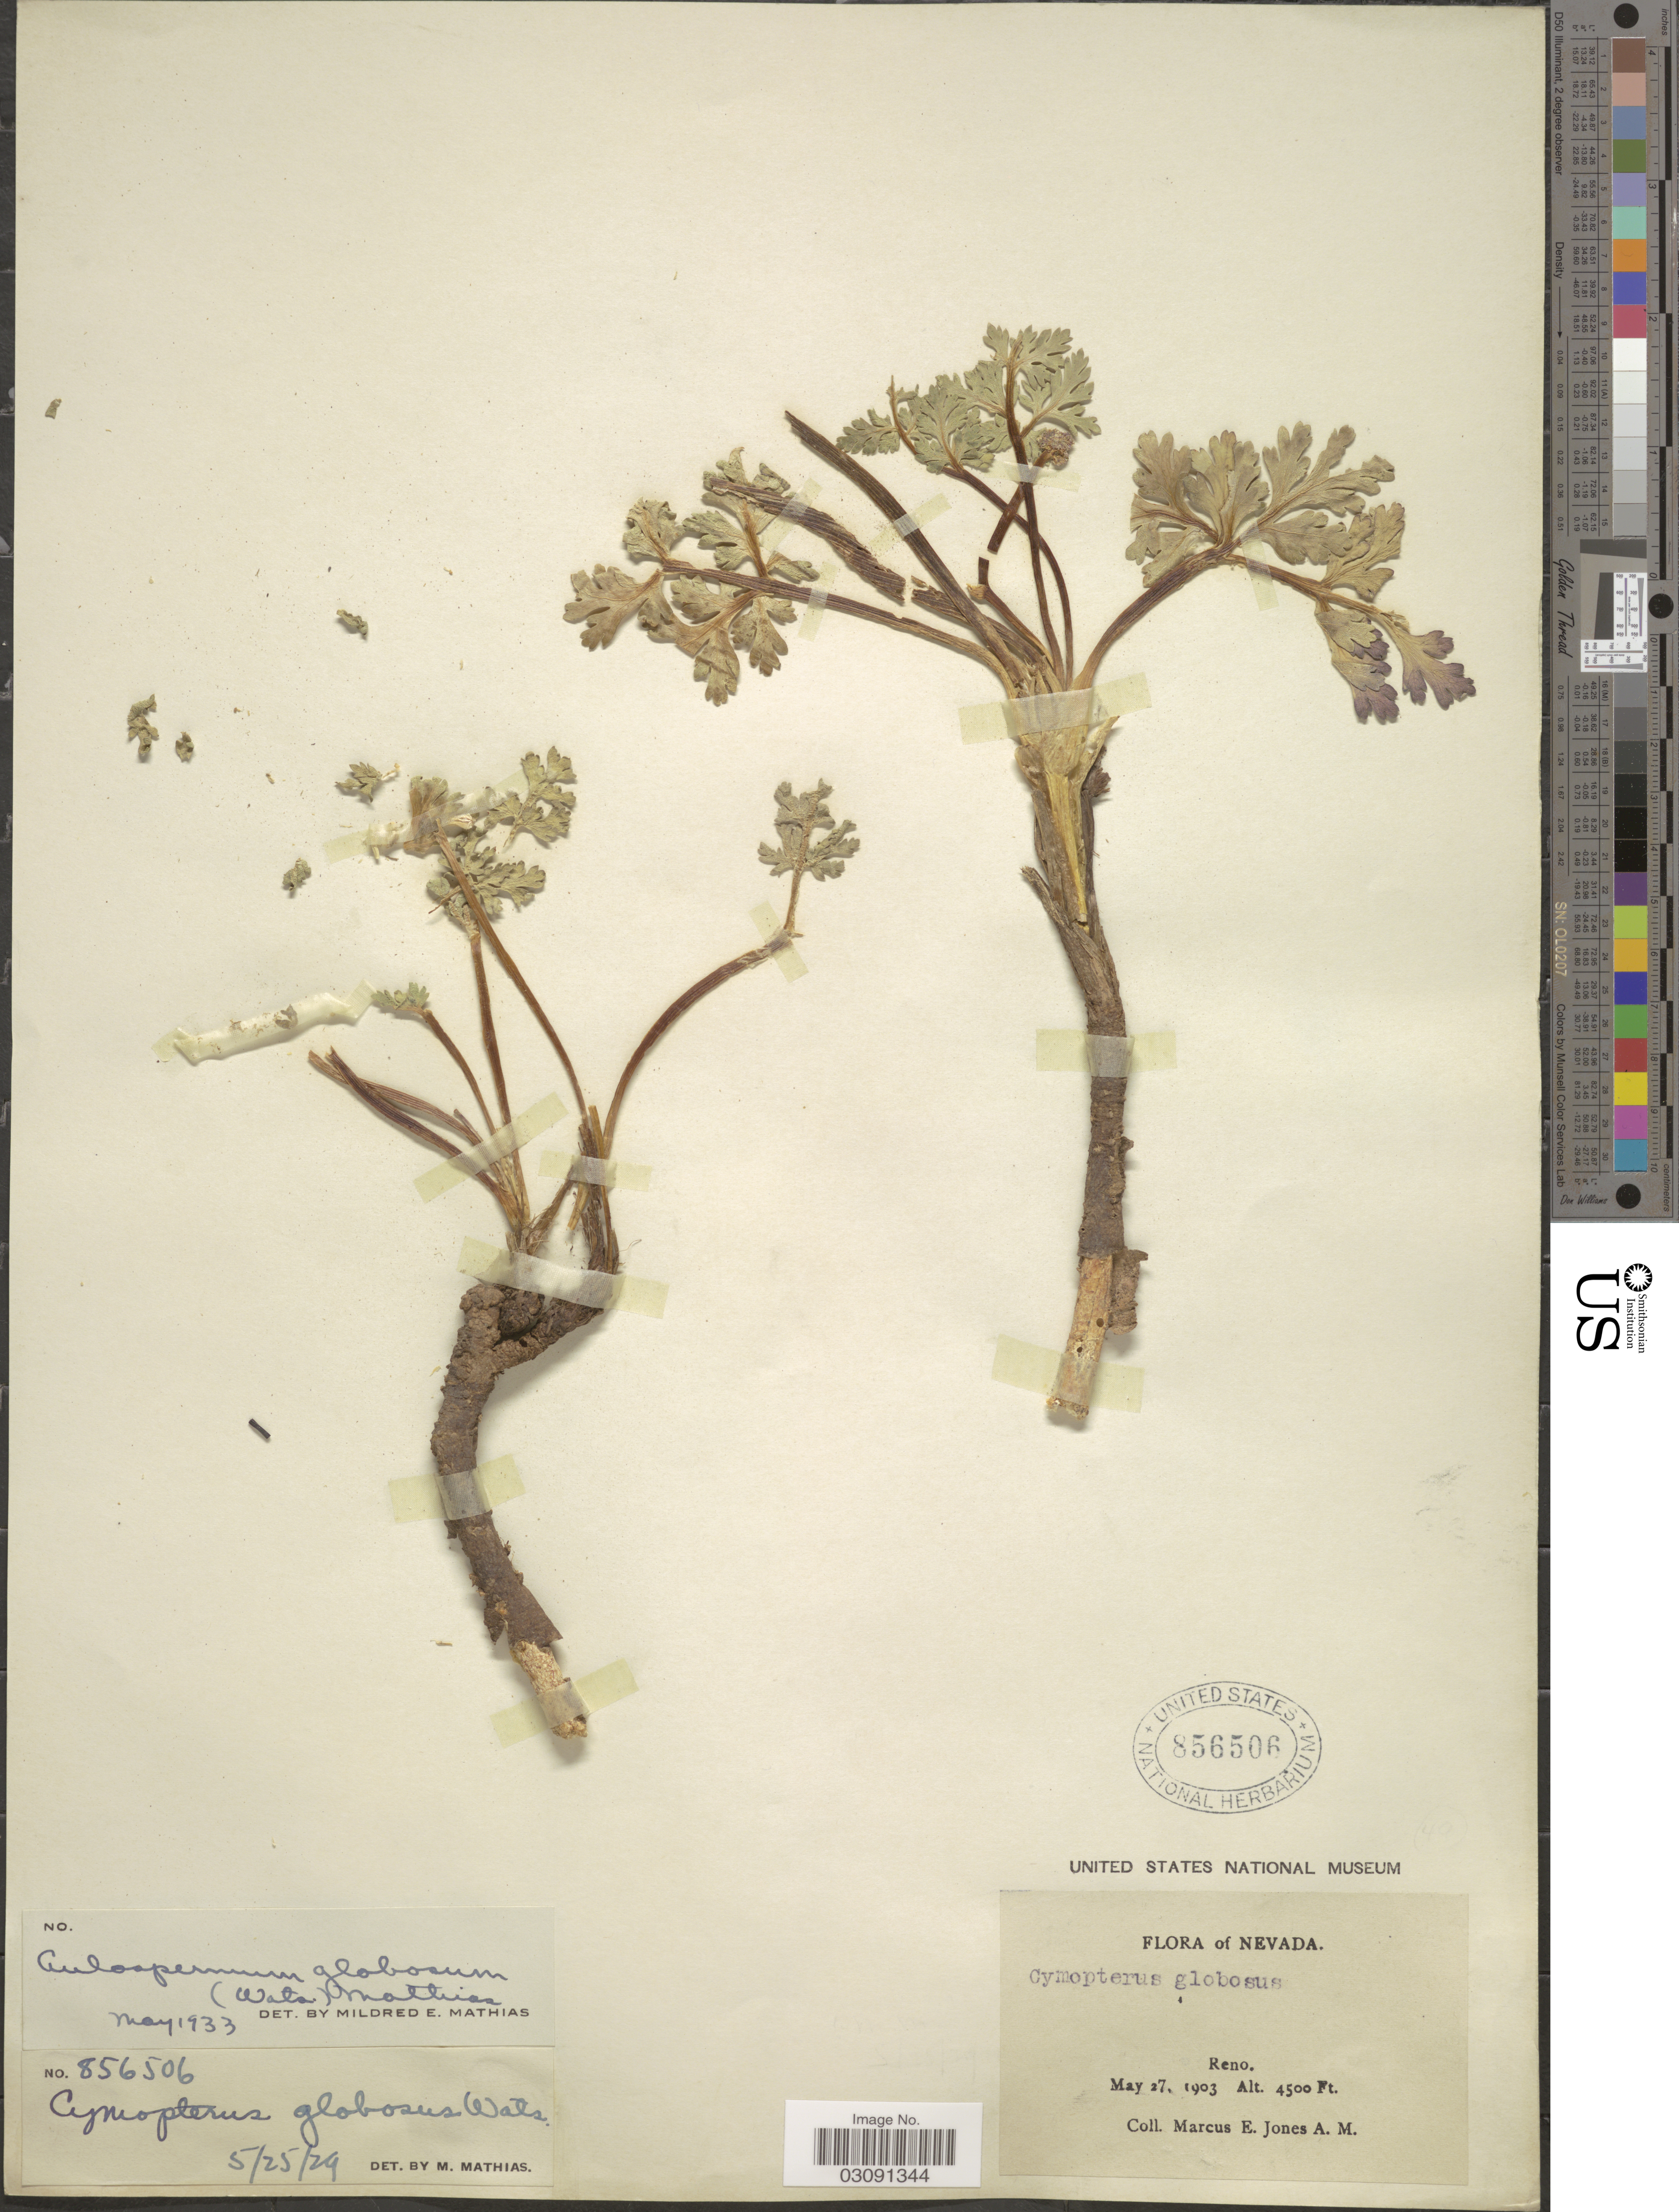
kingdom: Plantae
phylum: Tracheophyta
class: Magnoliopsida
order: Apiales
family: Apiaceae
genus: Cymopterus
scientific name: Cymopterus globosus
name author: (S. Watson) S. Watson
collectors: M. E. Jones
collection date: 1903-05-27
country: United States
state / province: Nevada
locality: Reno.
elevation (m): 1372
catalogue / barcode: US 856506